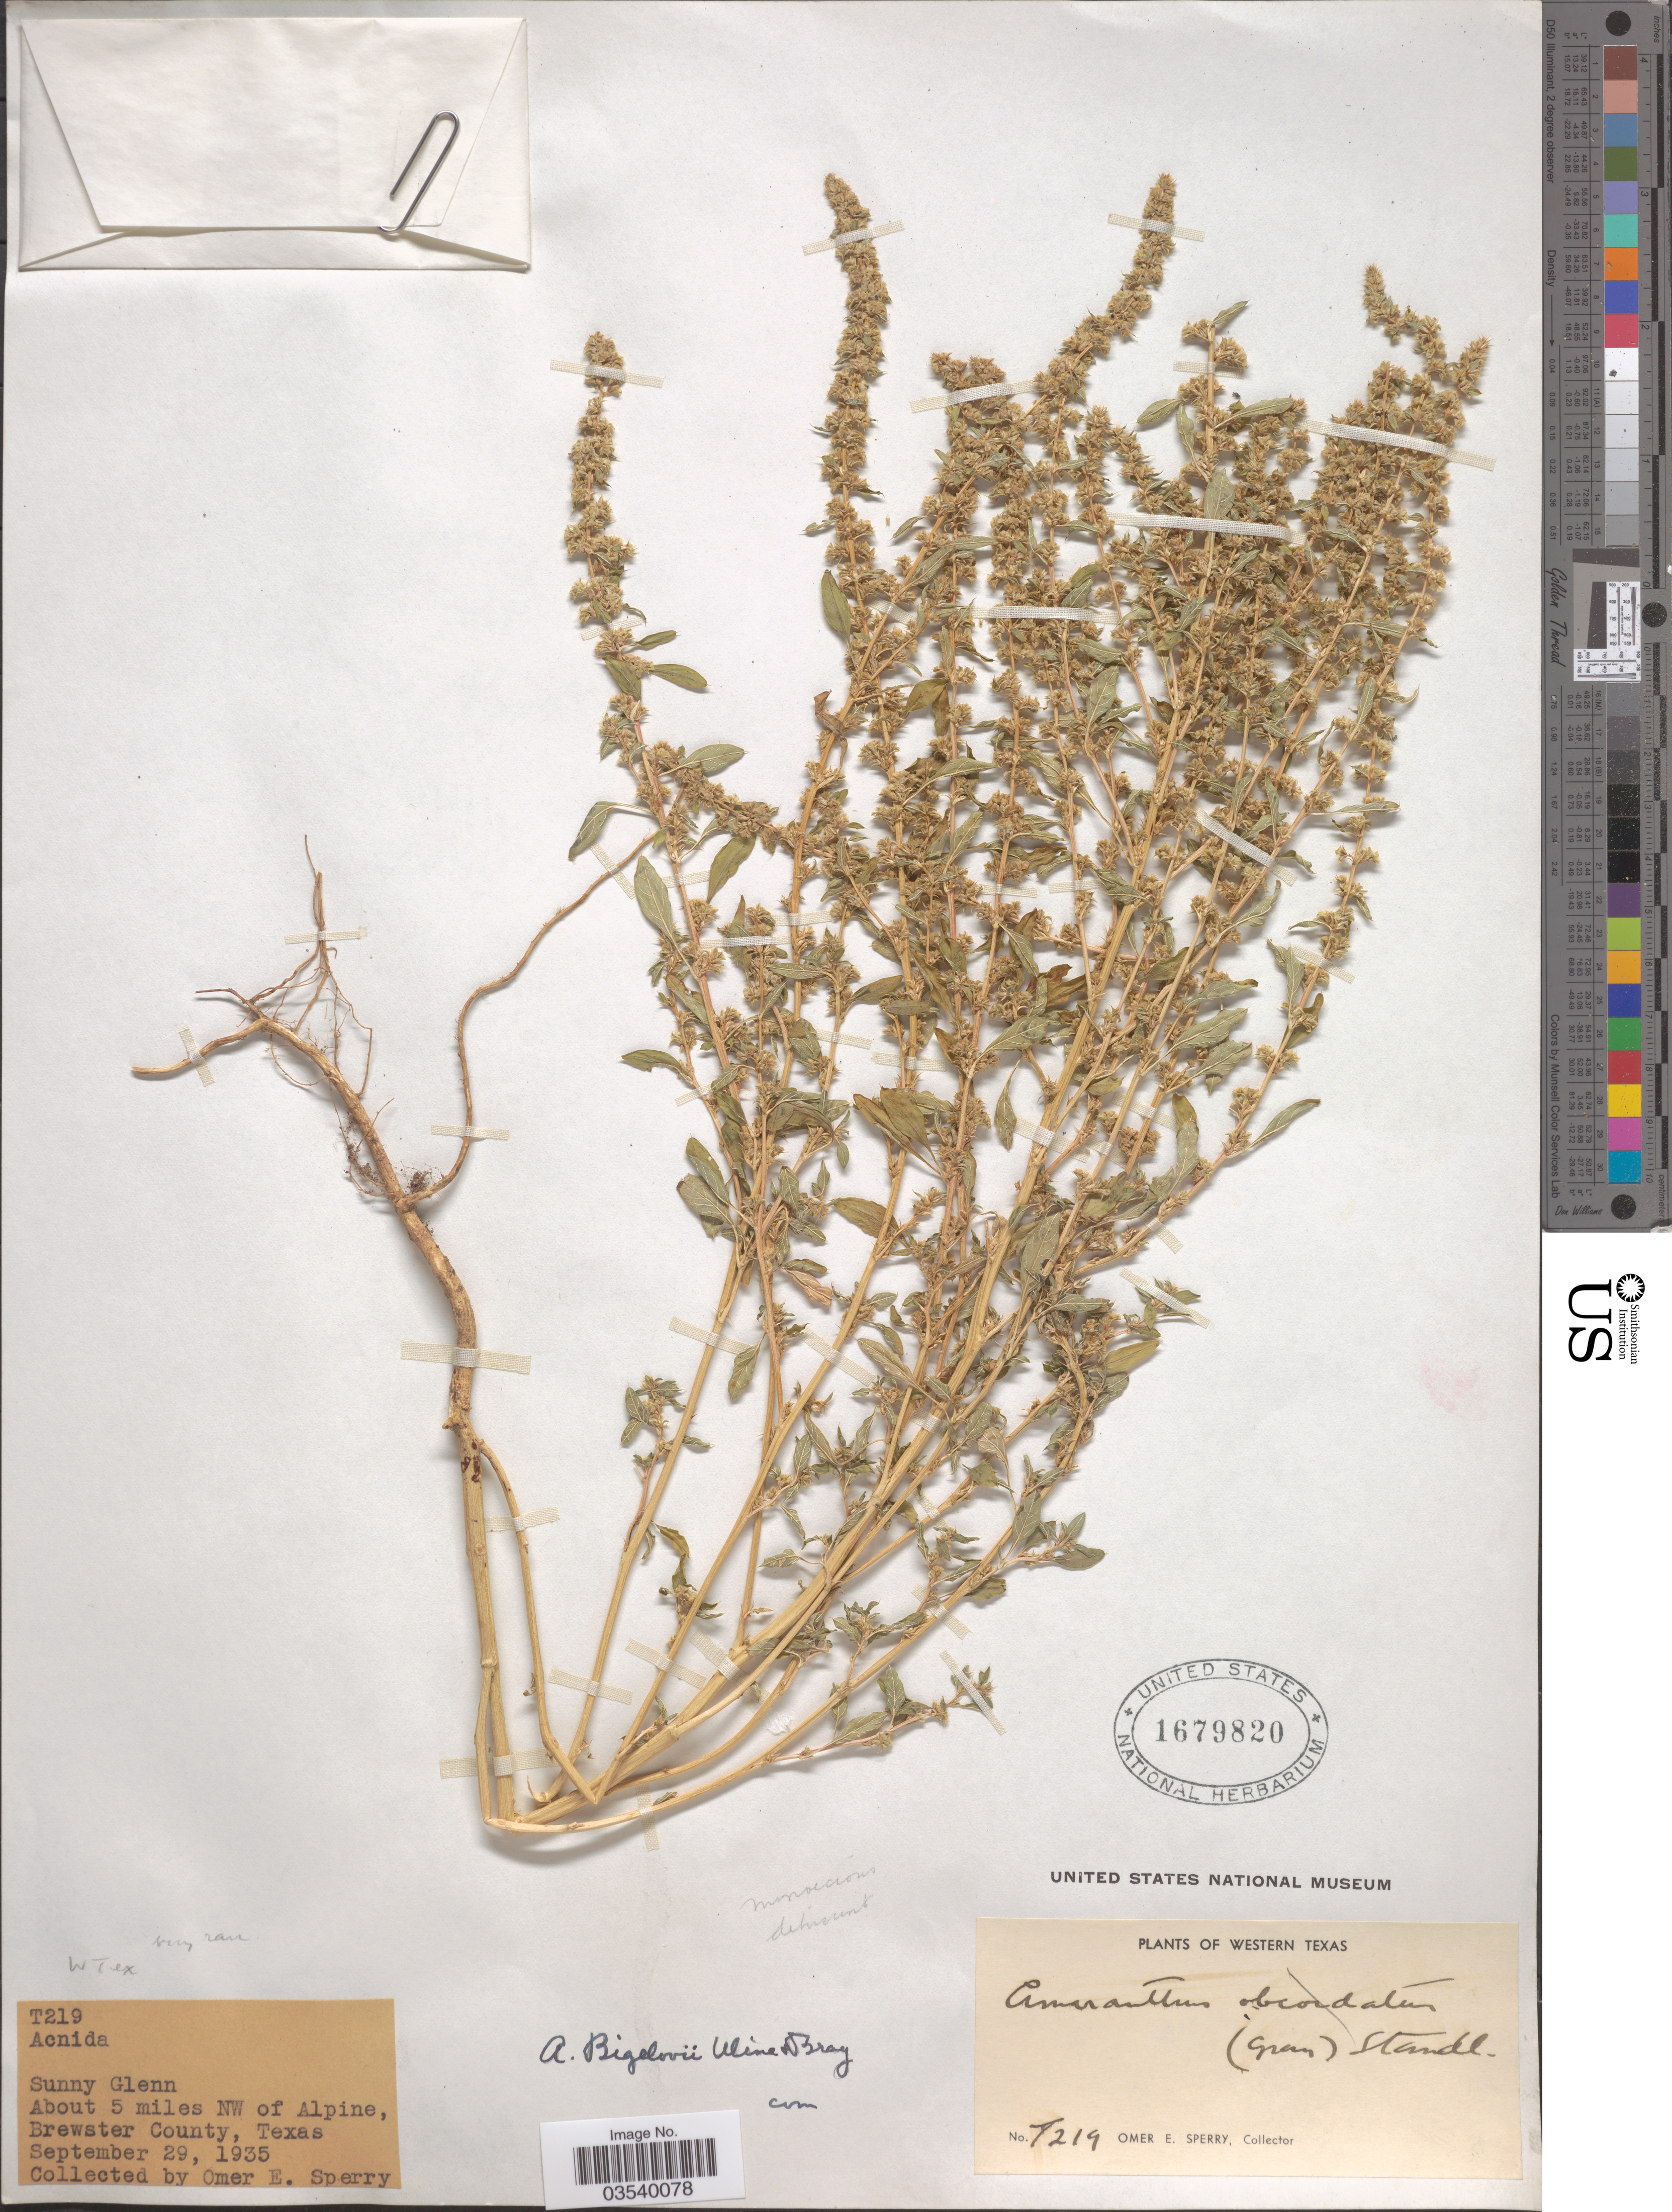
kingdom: Plantae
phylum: Tracheophyta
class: Magnoliopsida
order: Caryophyllales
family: Amaranthaceae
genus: Amaranthus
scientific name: Amaranthus bigelovii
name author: Uline & W.L. Bray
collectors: O. E. Sperry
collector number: T219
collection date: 1935-09-29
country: United States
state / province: Texas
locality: Sunny Glenn. About 5 miles NW of Alpine, Brewster County. Western Texas.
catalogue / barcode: US 1679820